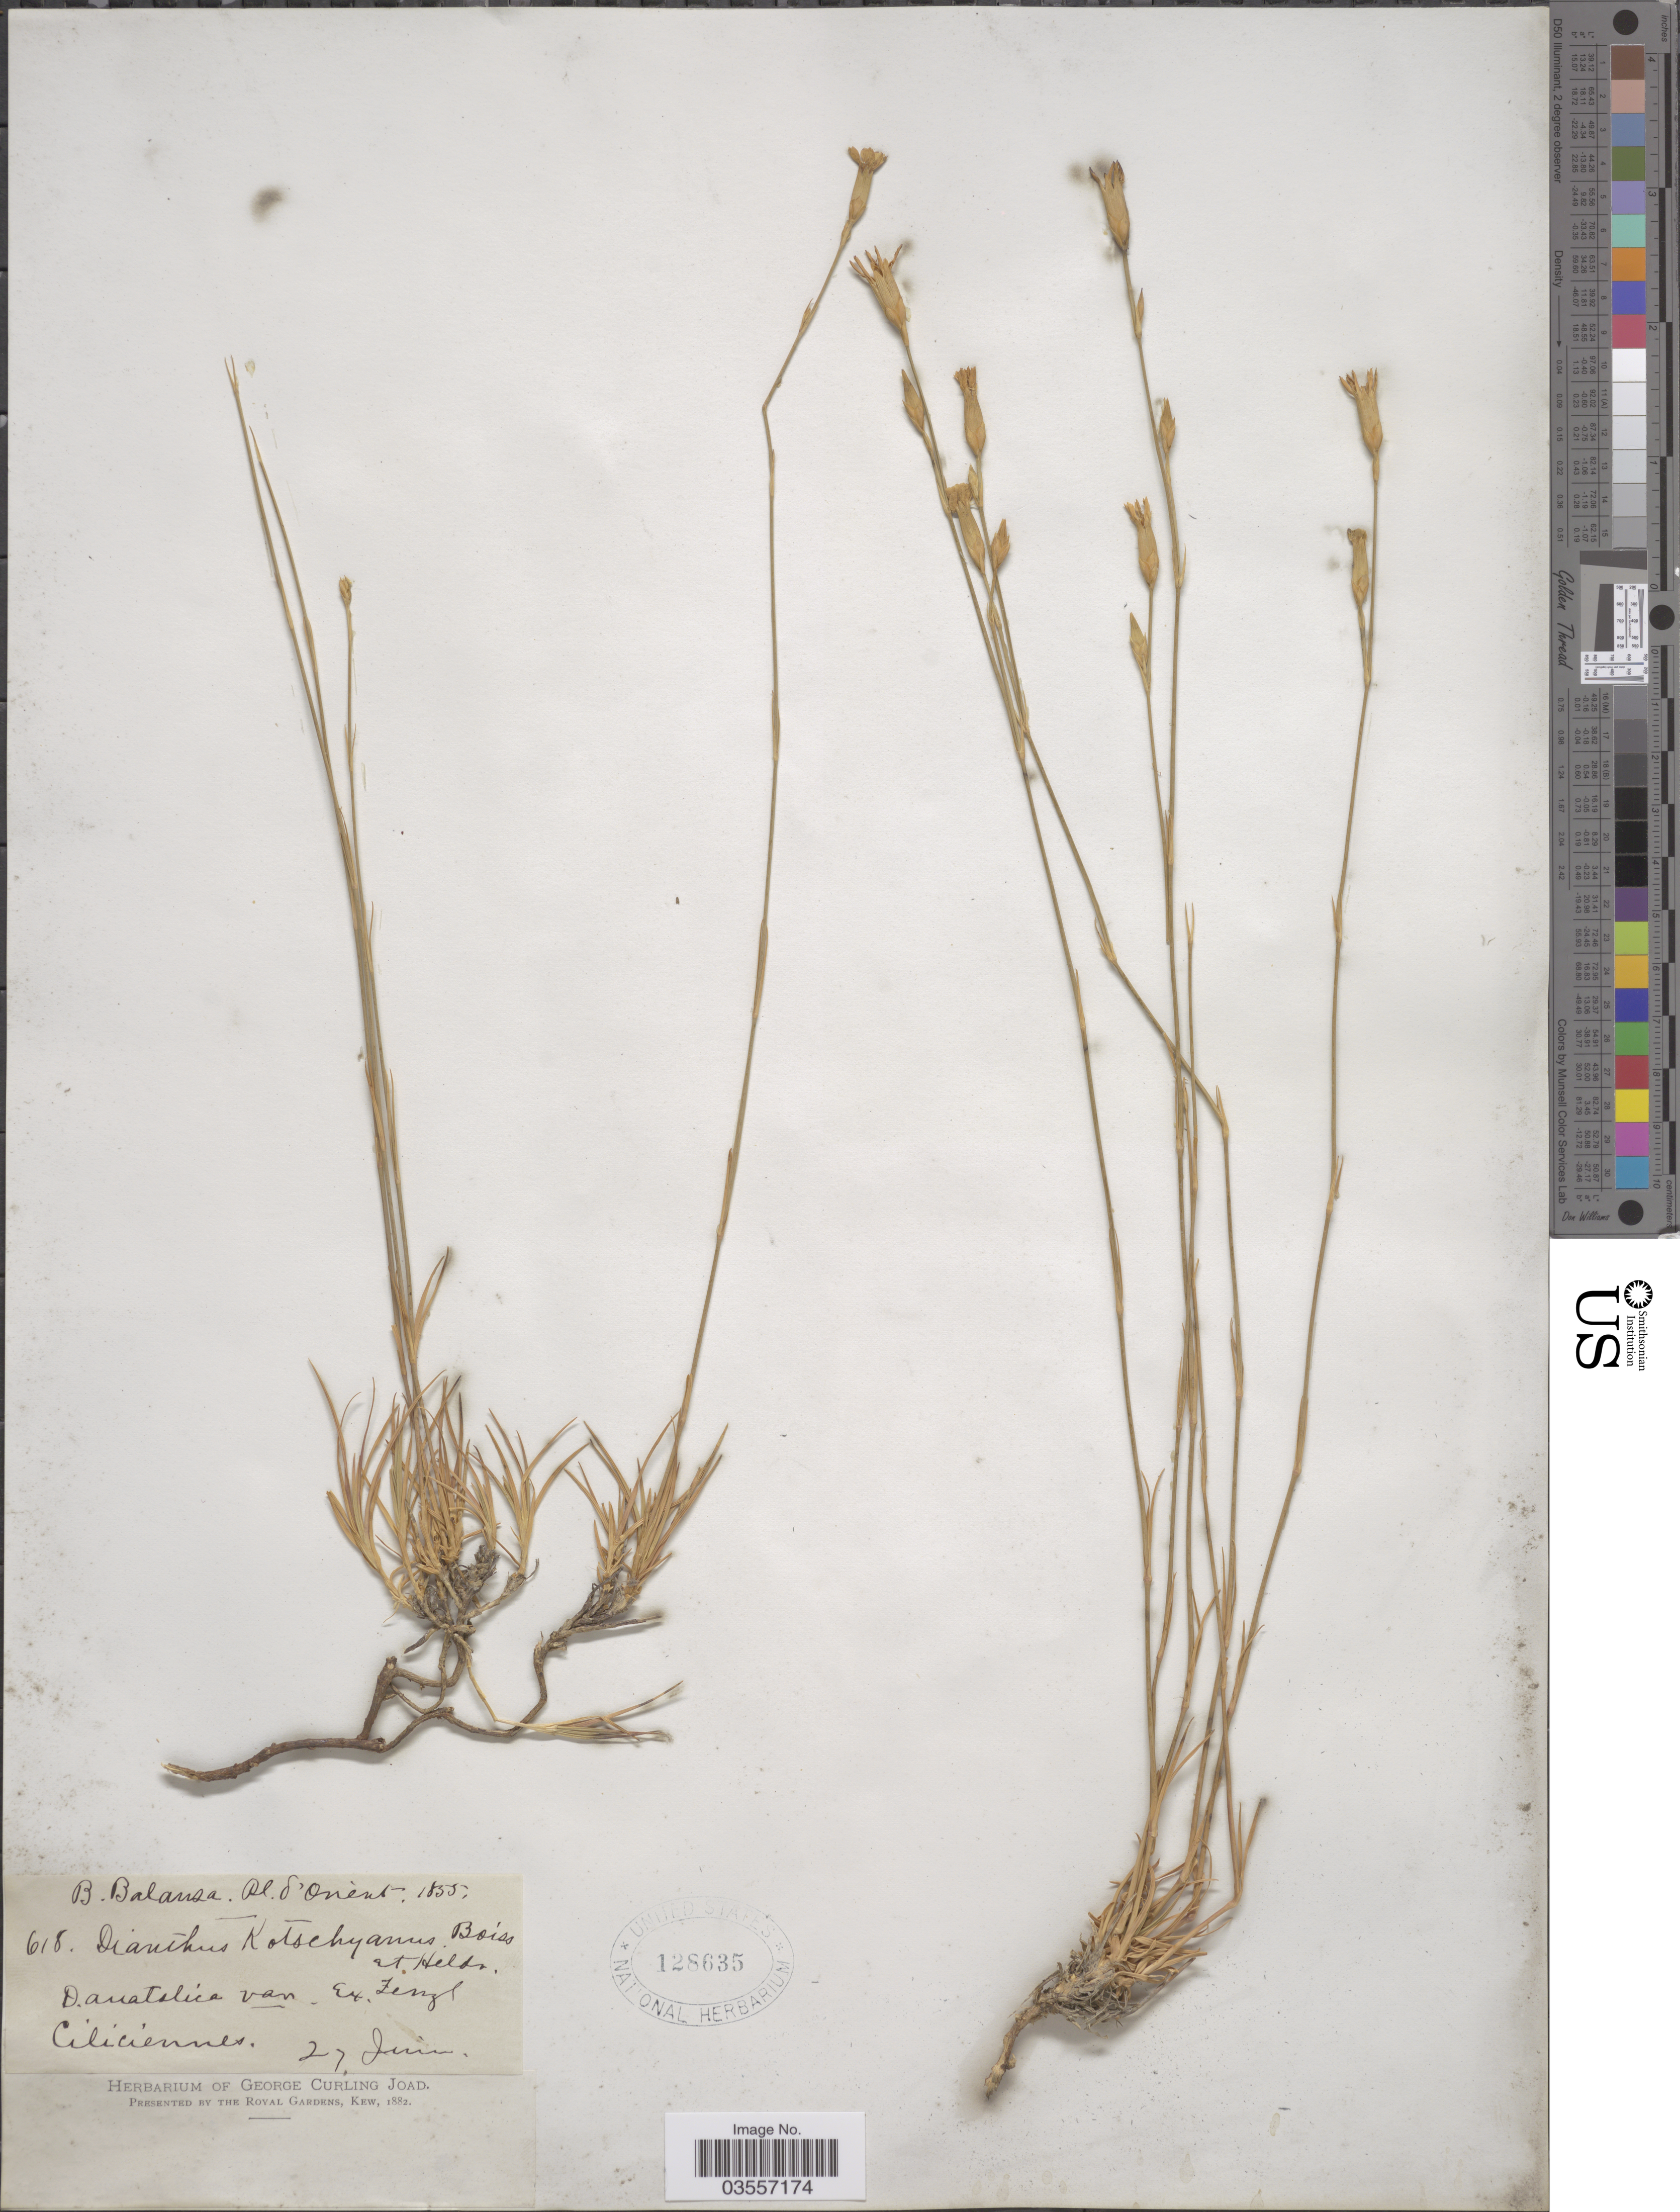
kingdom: Plantae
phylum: Tracheophyta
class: Magnoliopsida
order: Caryophyllales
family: Caryophyllaceae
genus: Dianthus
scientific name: Dianthus kotschyanus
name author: Boiss. & Heldr.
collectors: B. Balansa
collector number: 618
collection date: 1855-06-27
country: Turkey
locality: Orient. Ciliciennes.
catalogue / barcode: US 128635